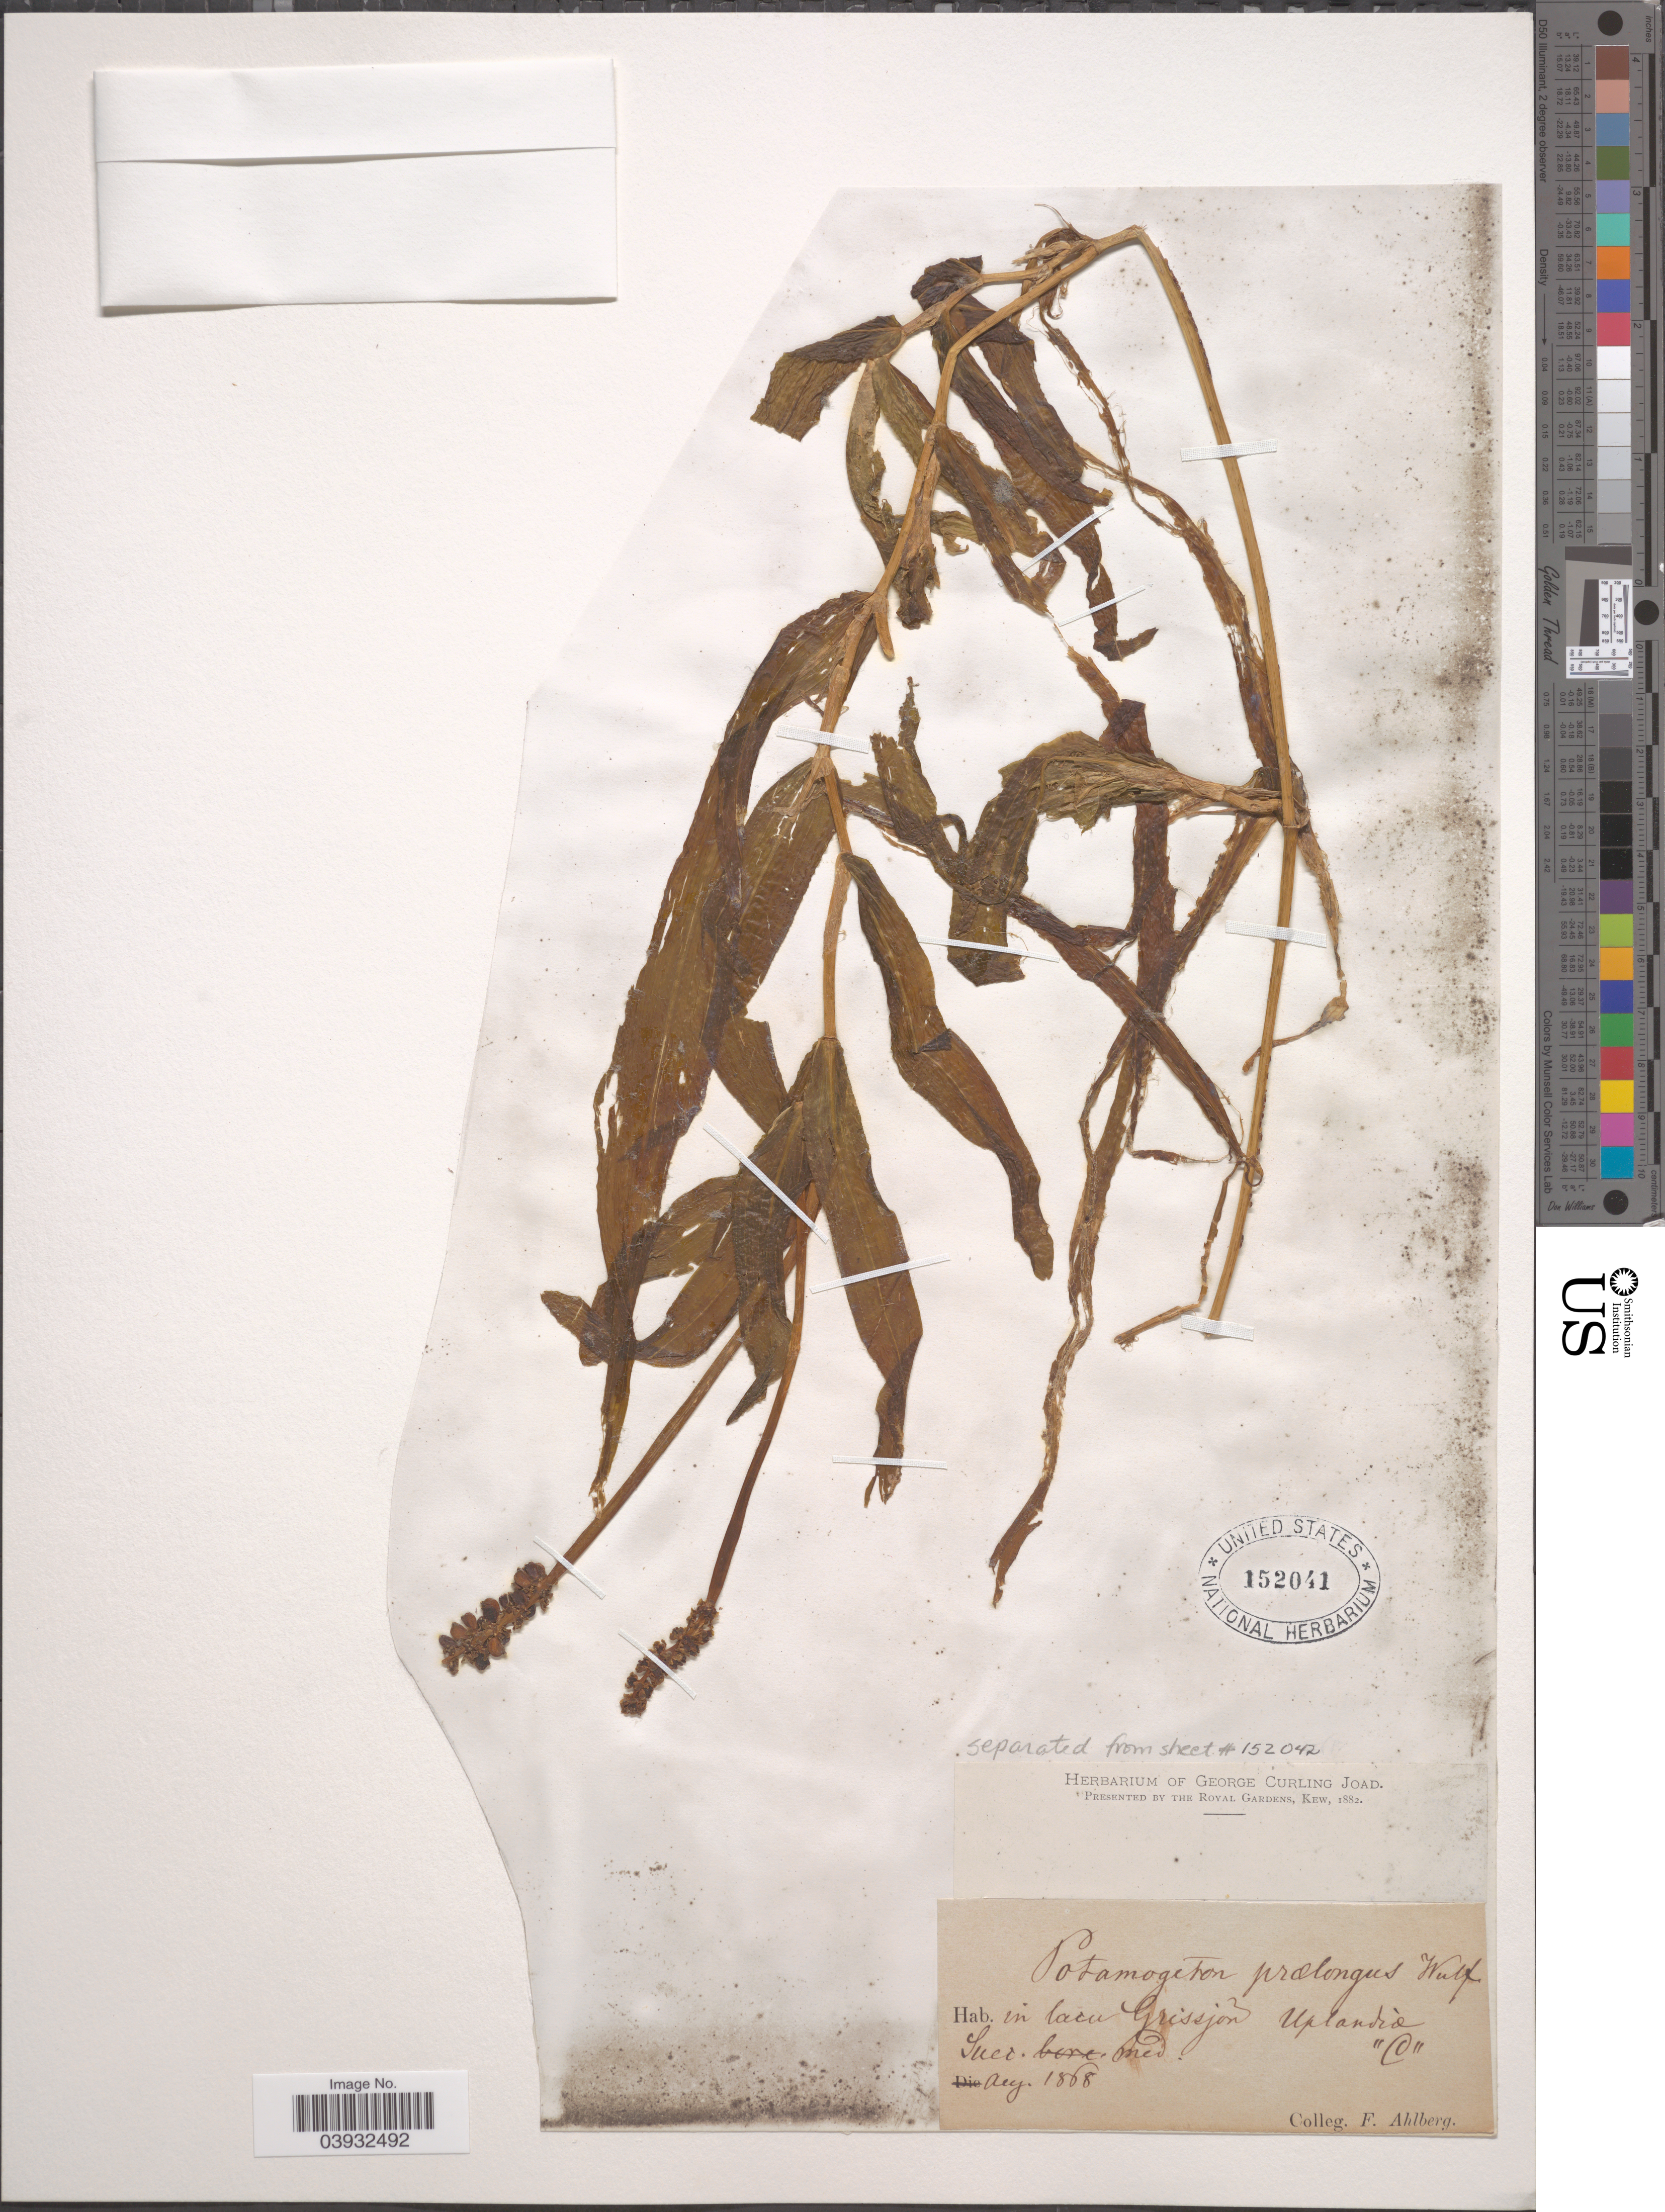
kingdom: Plantae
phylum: Tracheophyta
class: Liliopsida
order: Alismatales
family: Potamogetonaceae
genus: Potamogeton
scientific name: Potamogeton praelongus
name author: Wulfen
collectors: F. Ahlberg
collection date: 1868-08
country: Sweden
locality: In lacu Grissjõn Uplandia. Suec. med.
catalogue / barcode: US 152041